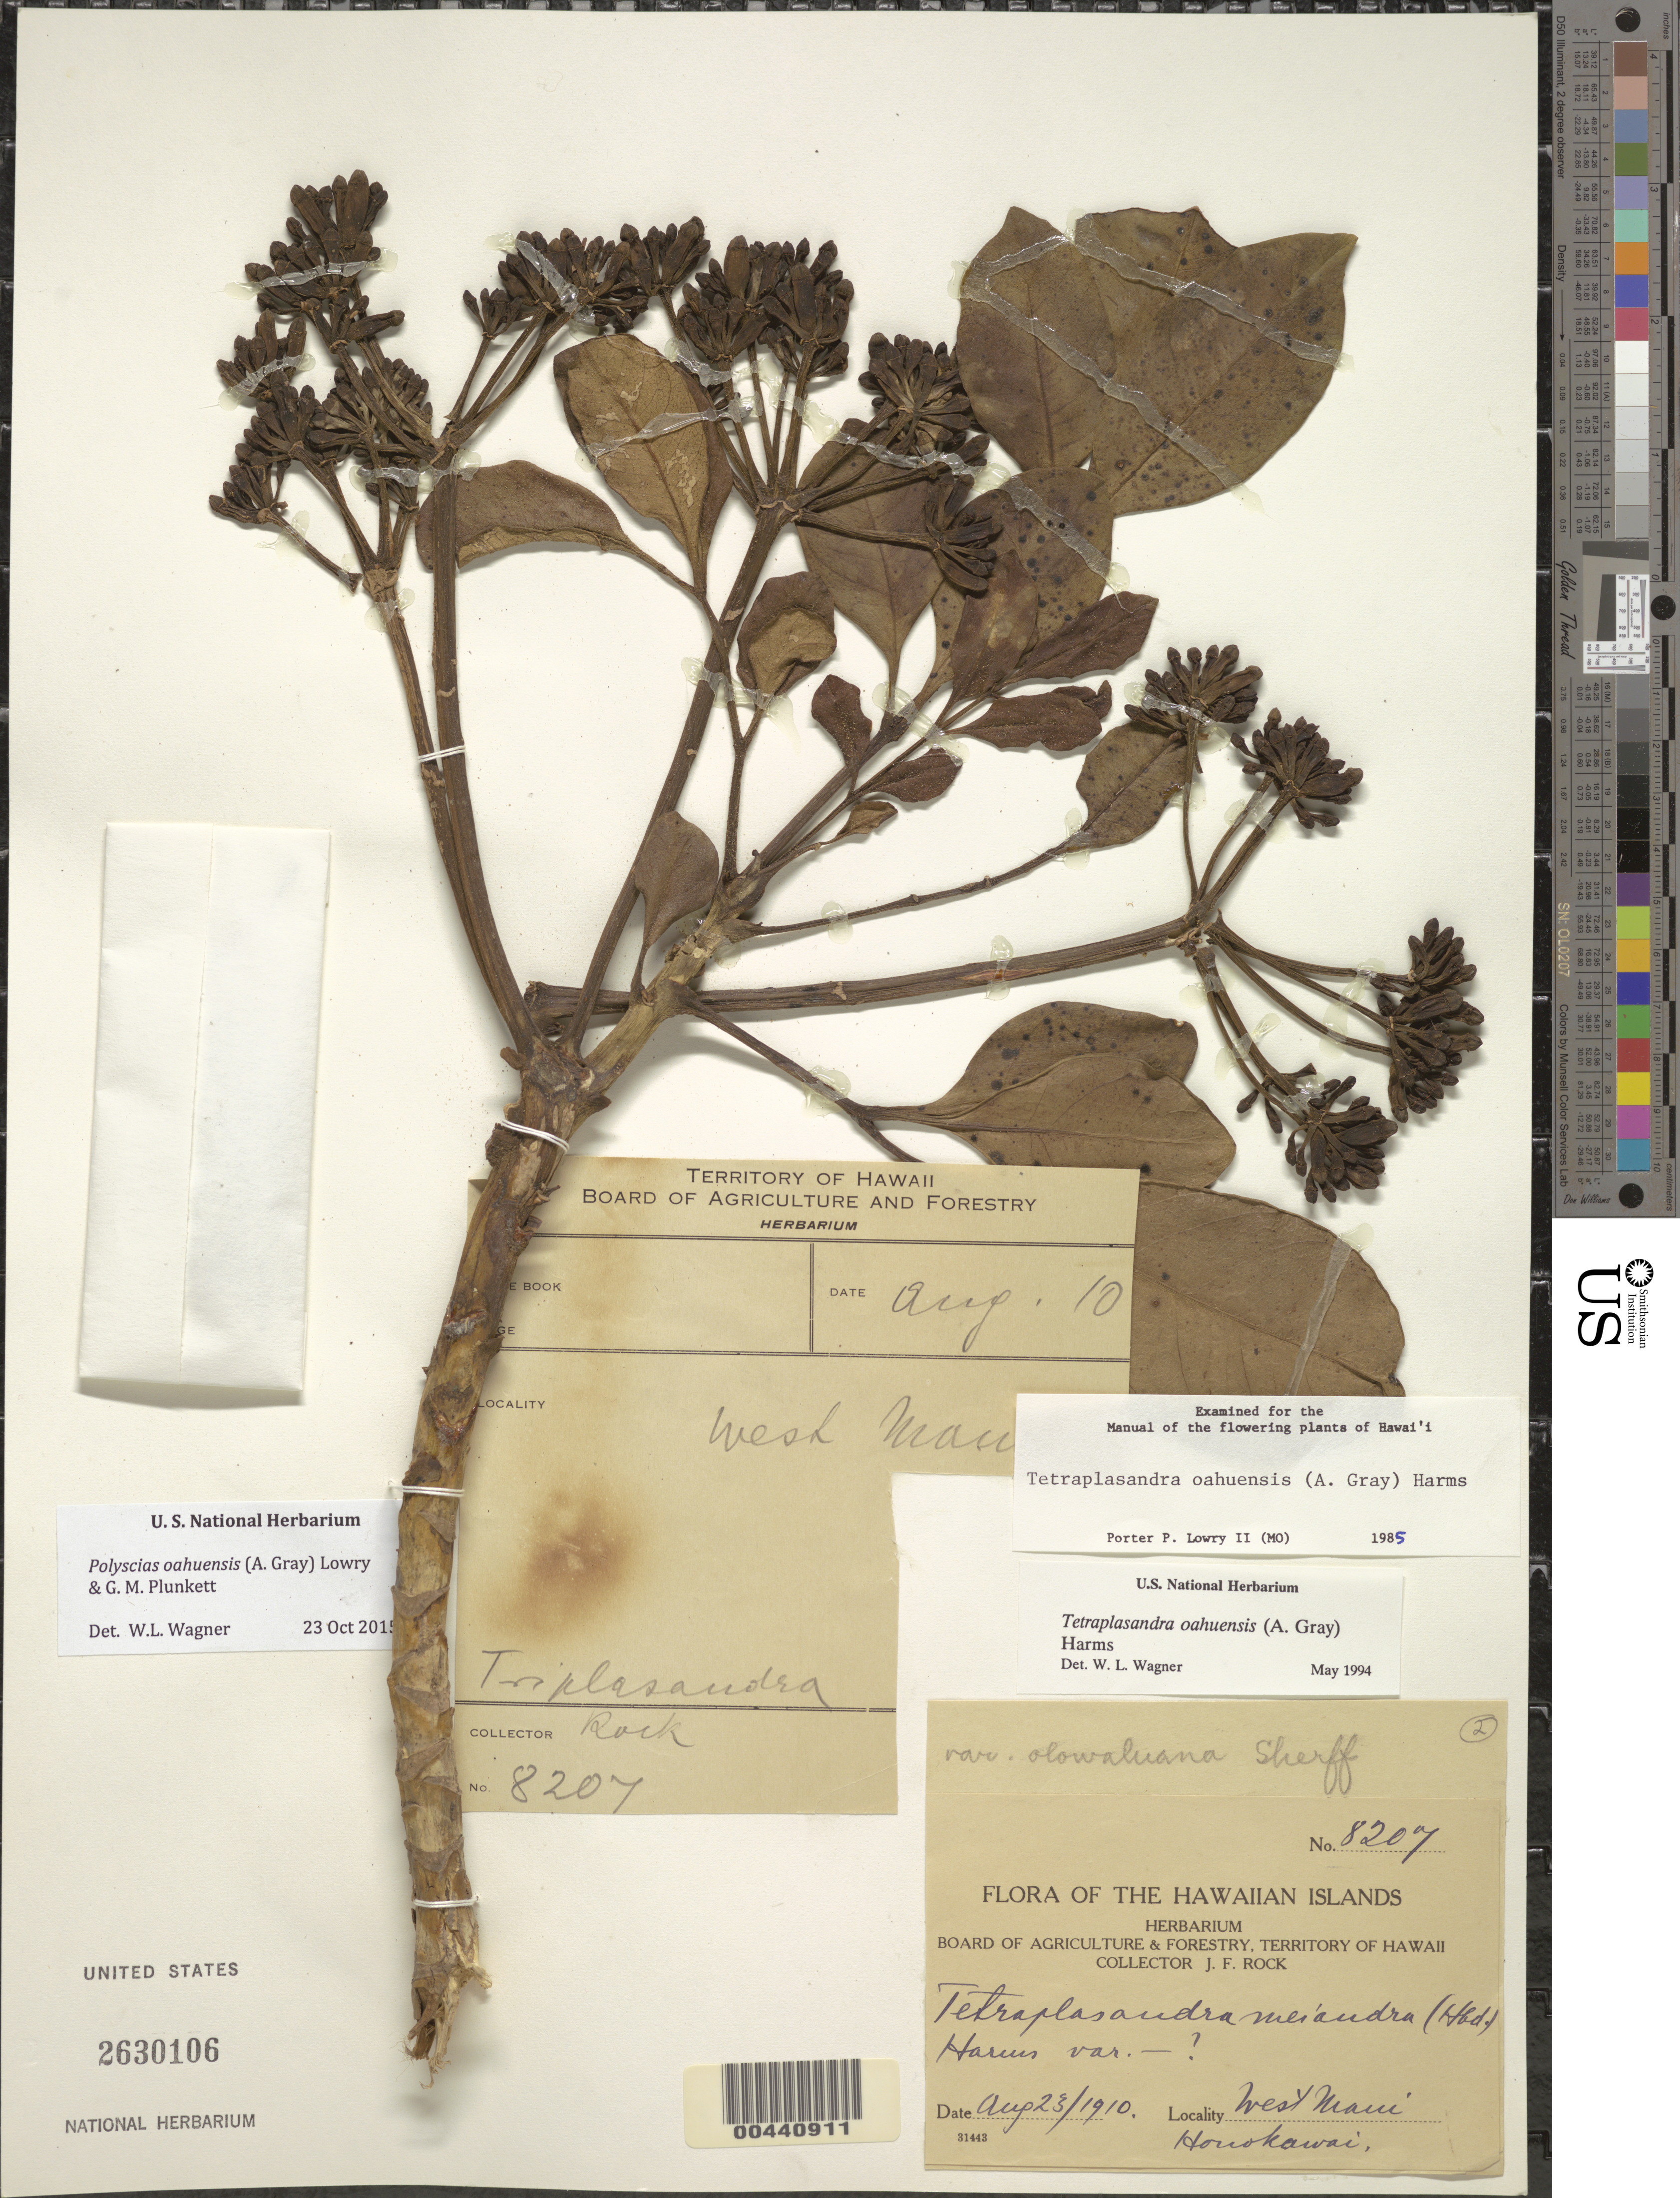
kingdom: Plantae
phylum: Tracheophyta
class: Magnoliopsida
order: Apiales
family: Araliaceae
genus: Polyscias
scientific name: Polyscias oahuensis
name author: (A. Gray) Lowry & G. M. Plunkett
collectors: J. F. Rock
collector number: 8207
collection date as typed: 23 Aug 1910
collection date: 1910-08-23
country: United States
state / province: Hawaii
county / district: Maui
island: Maui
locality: Honokawai, West Maui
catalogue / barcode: US 2630106